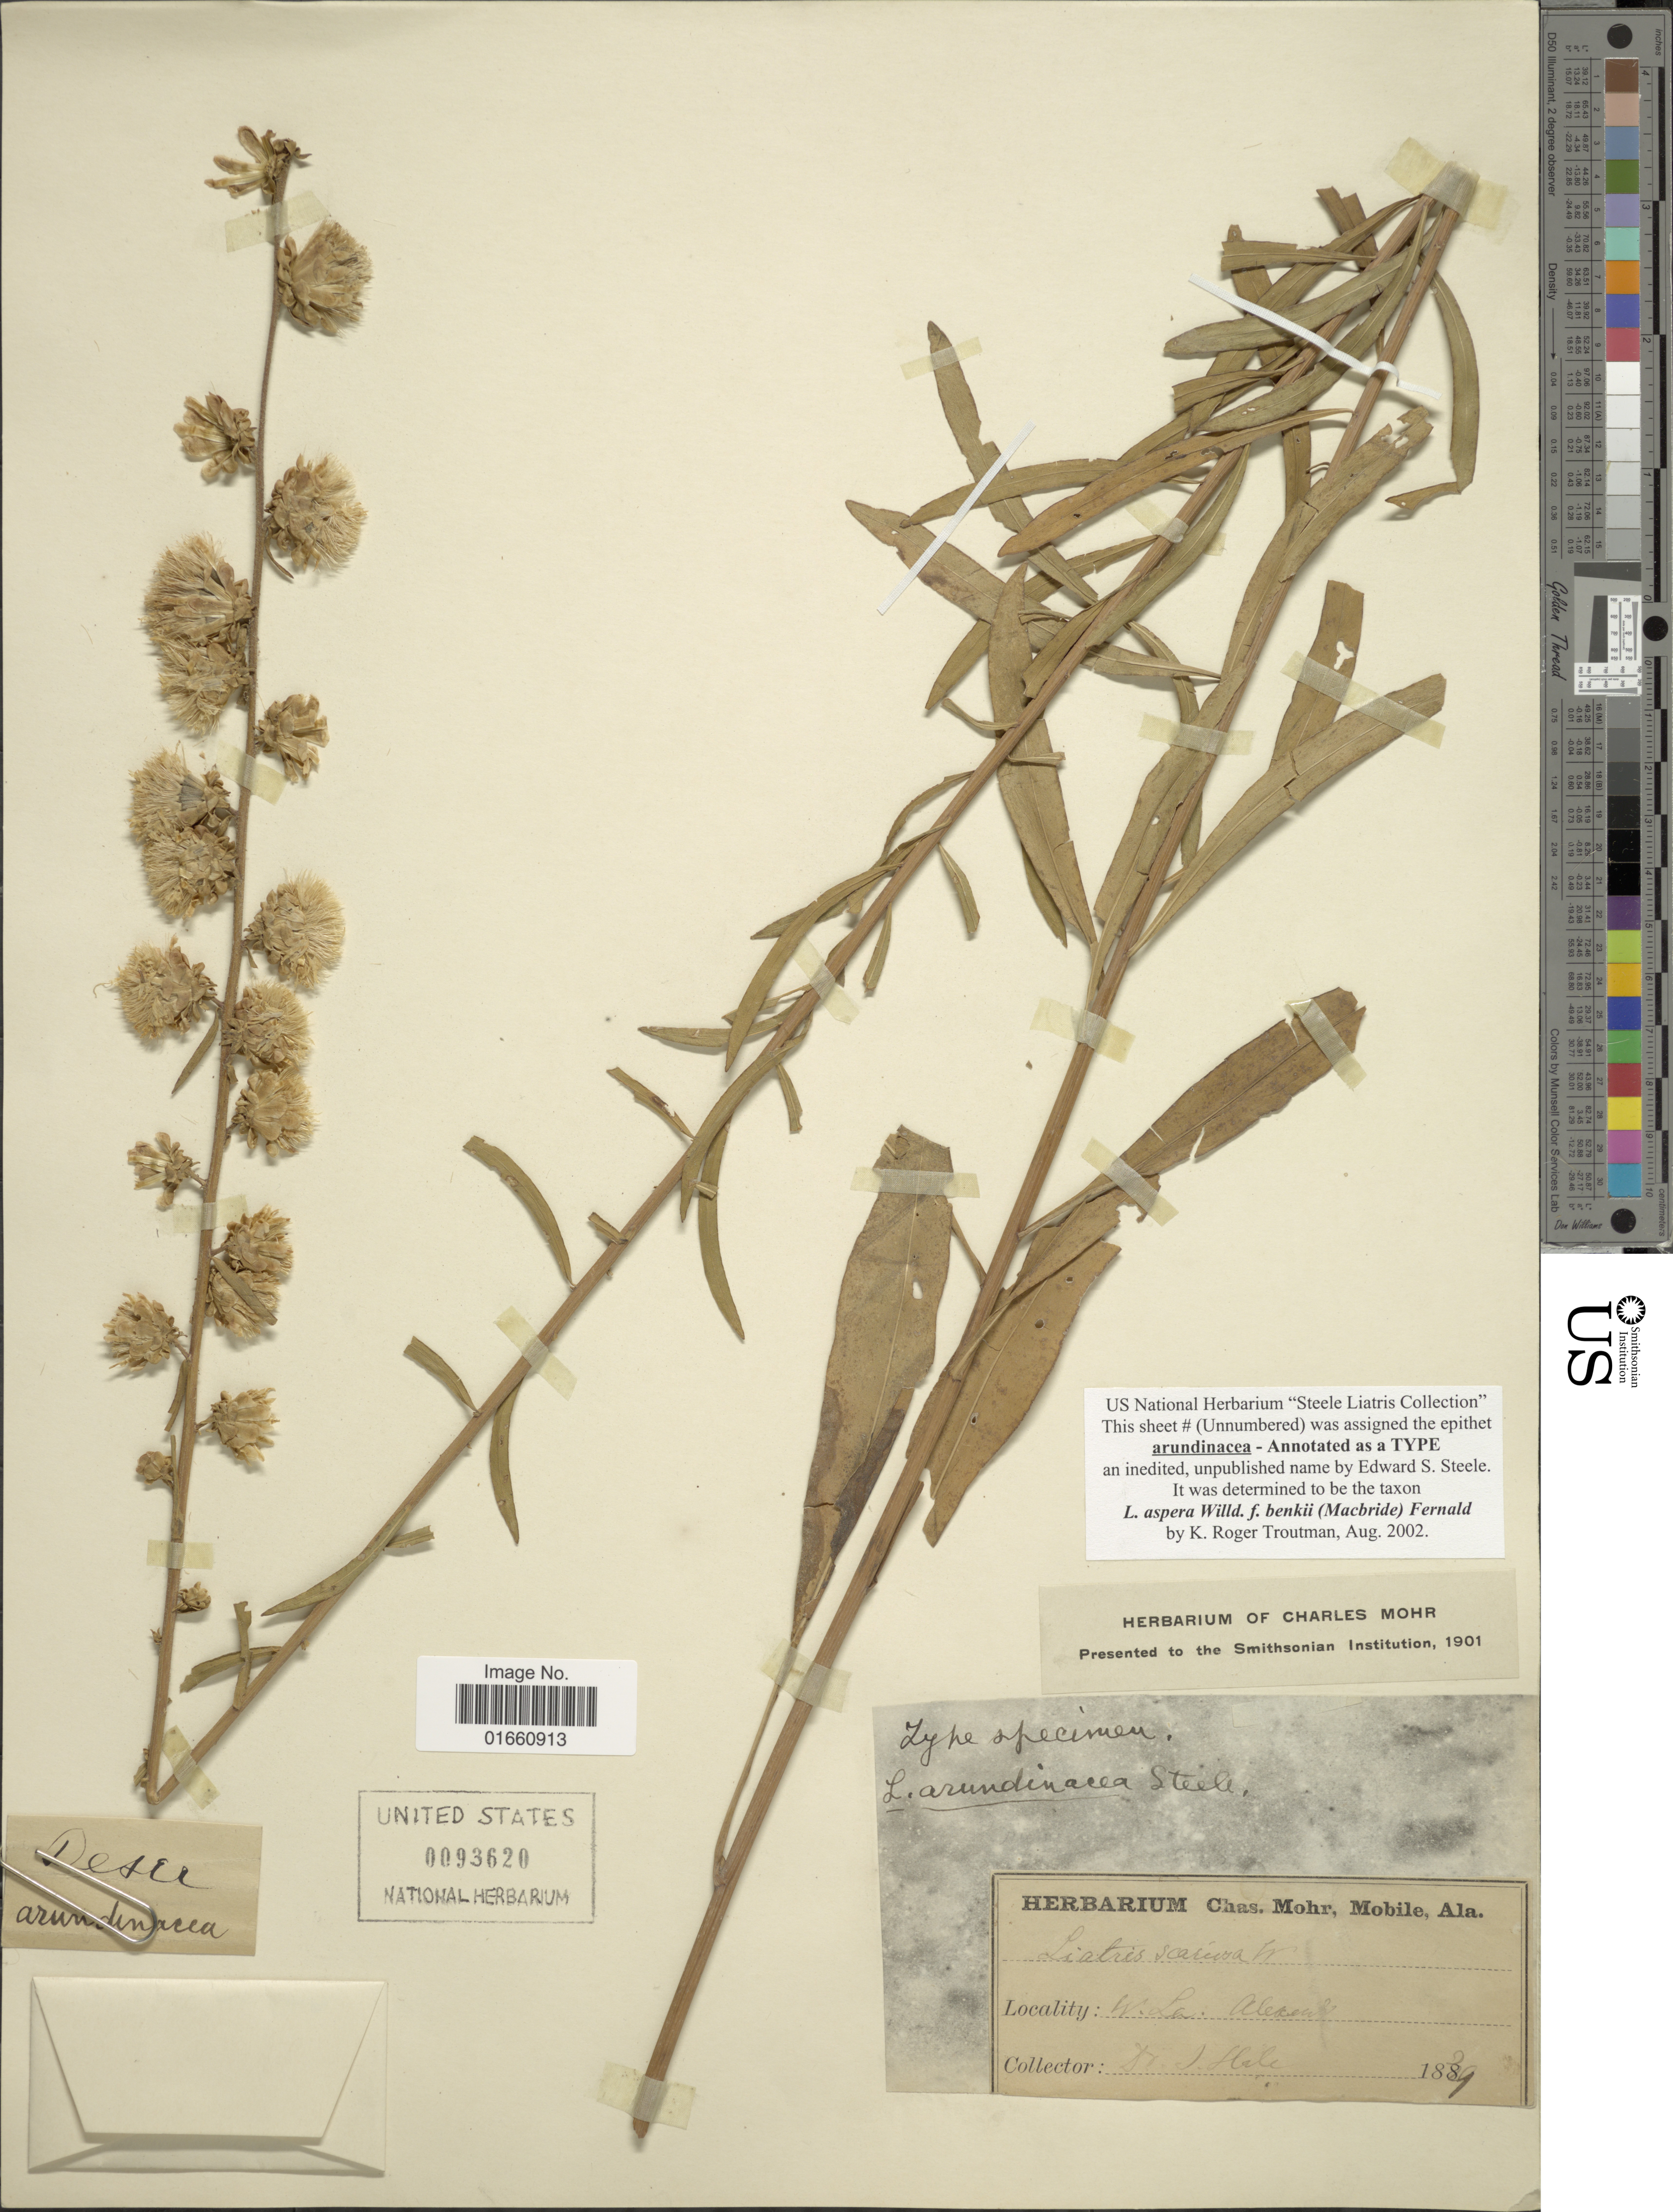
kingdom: Plantae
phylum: Tracheophyta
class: Magnoliopsida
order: Asterales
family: Asteraceae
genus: Liatris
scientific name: Liatris aspera f. benkii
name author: (J.F. Macbr.) Fernald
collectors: J. Hale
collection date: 1831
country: United States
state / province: Louisiana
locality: W. La. Alexendria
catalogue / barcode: US 93620